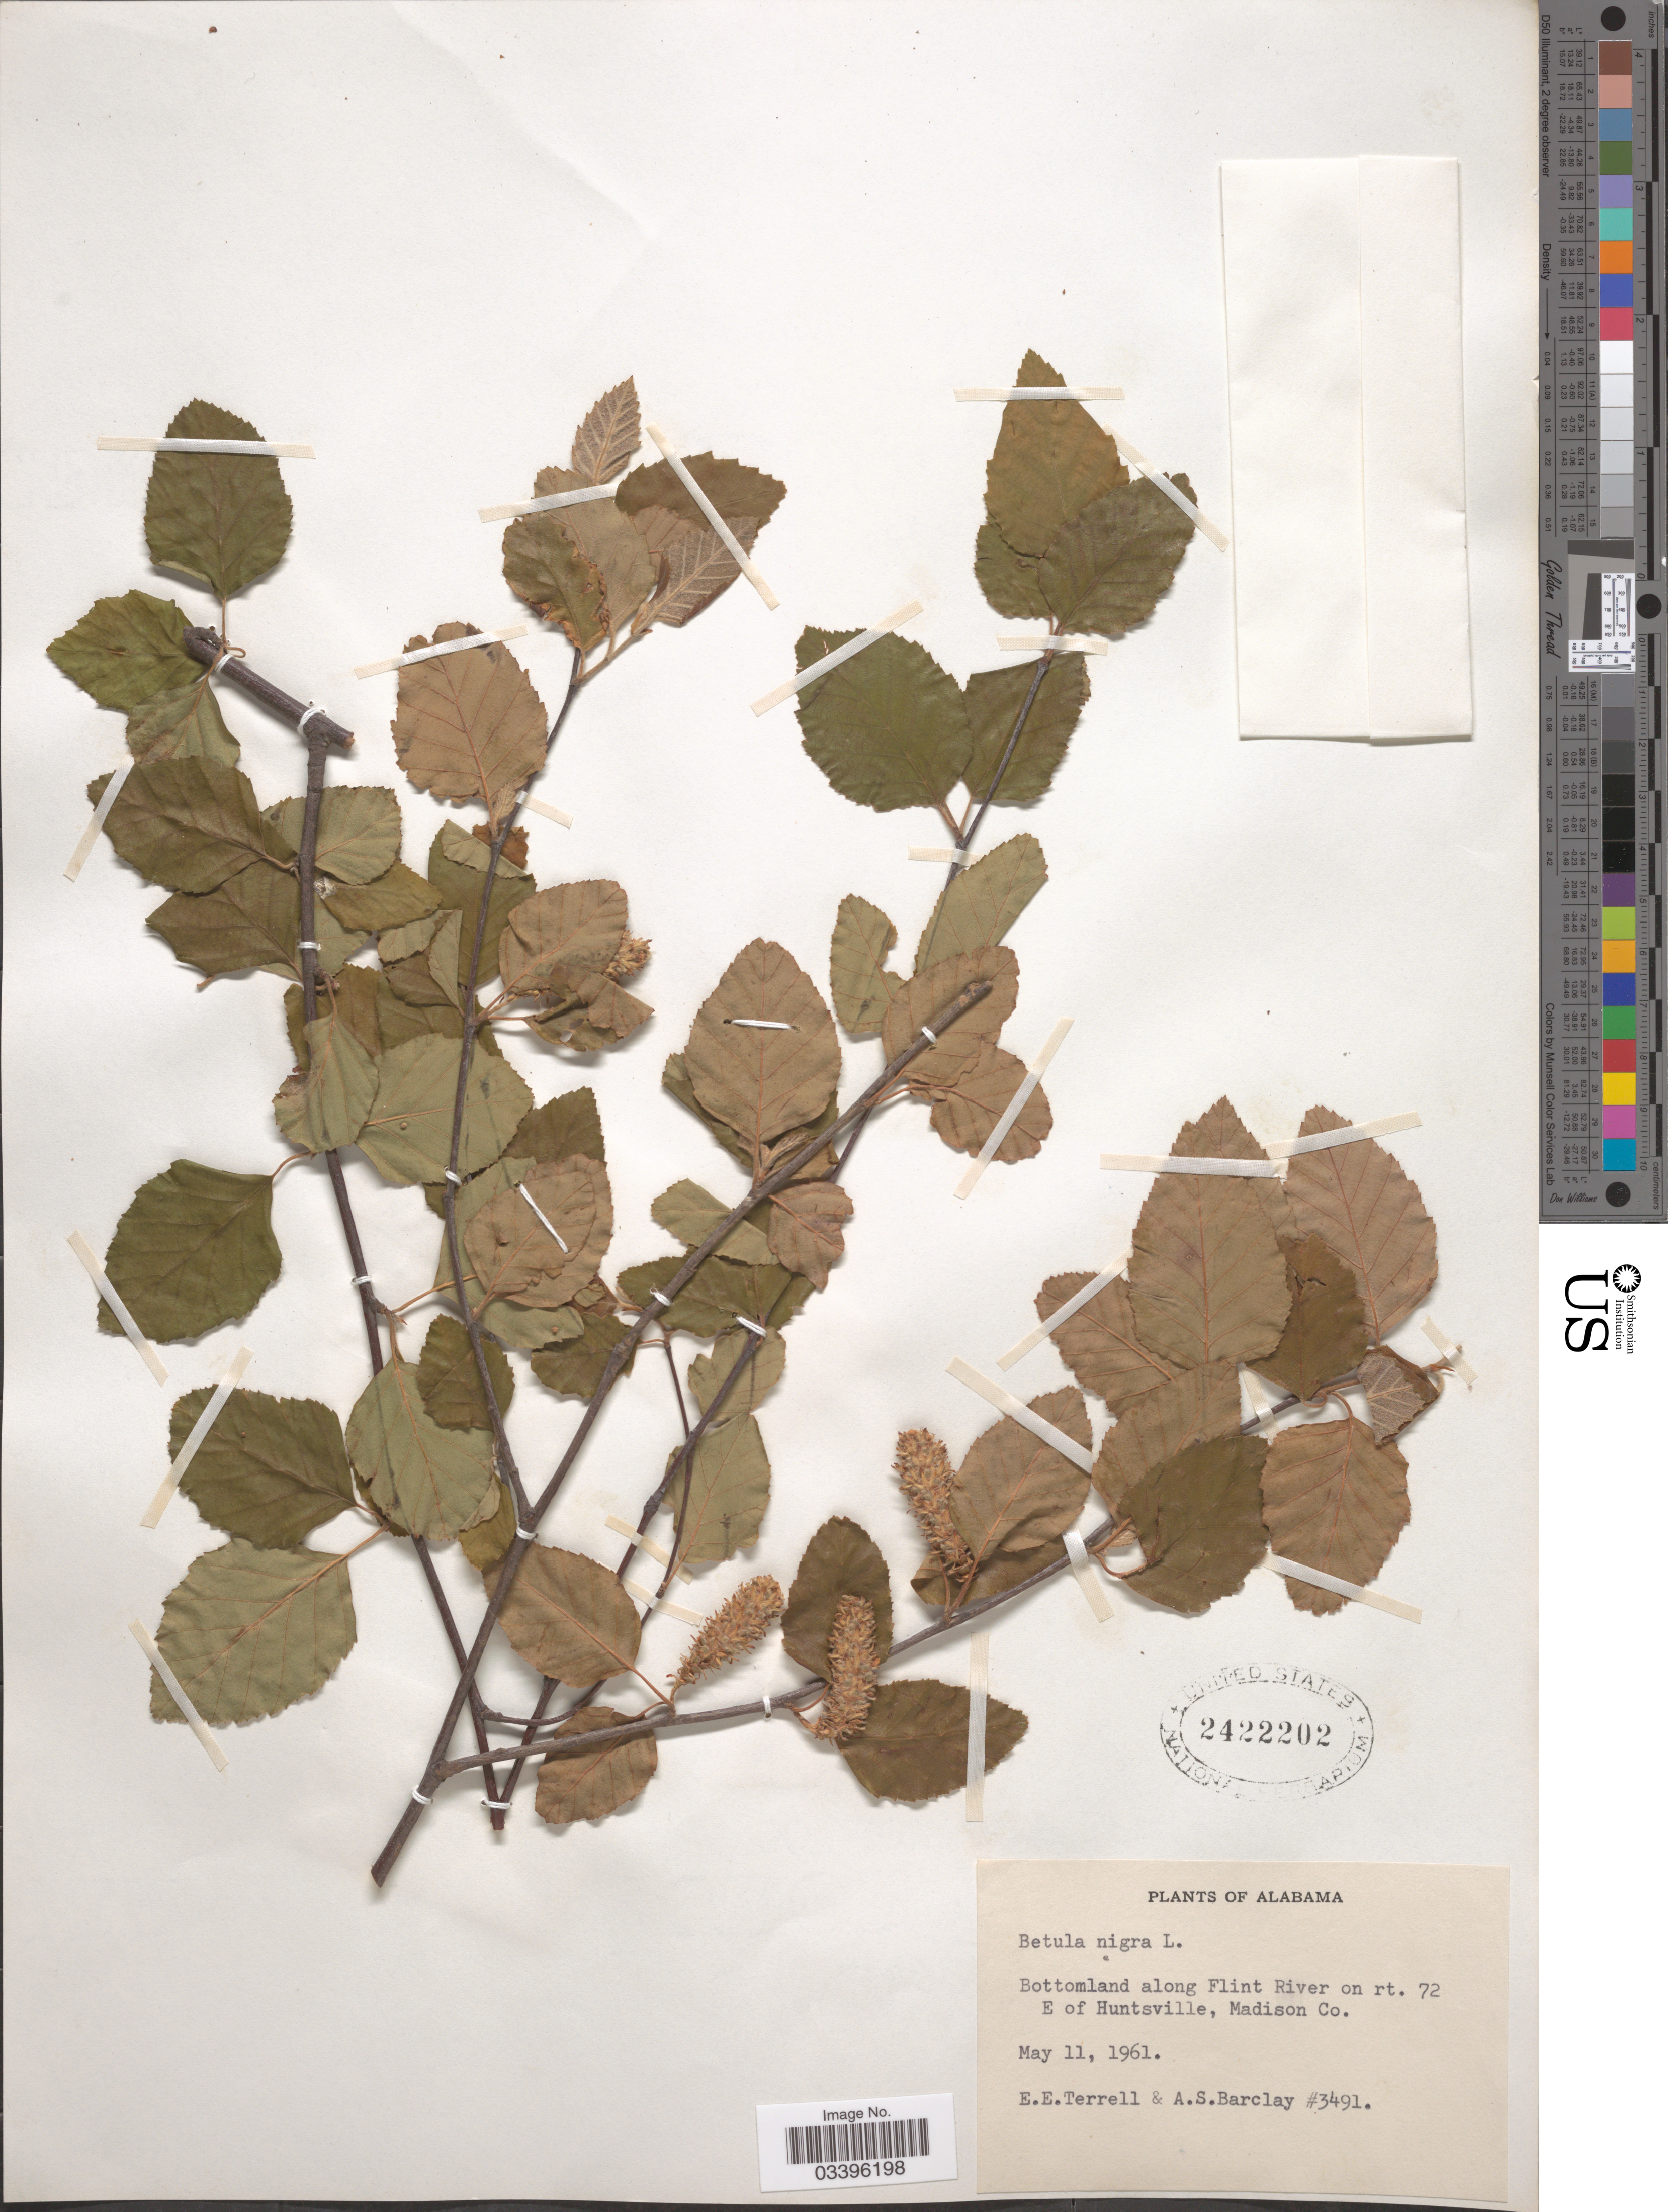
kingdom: Plantae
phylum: Tracheophyta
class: Magnoliopsida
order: Fagales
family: Betulaceae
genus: Betula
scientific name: Betula nigra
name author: L.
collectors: E. E. Terrell & A. S. Barclay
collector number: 3491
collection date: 1961-05-11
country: United States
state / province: Alabama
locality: Bottomland along Flint River on rt. 72 E of Huntsville, Madison Co.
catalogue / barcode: US 2422202